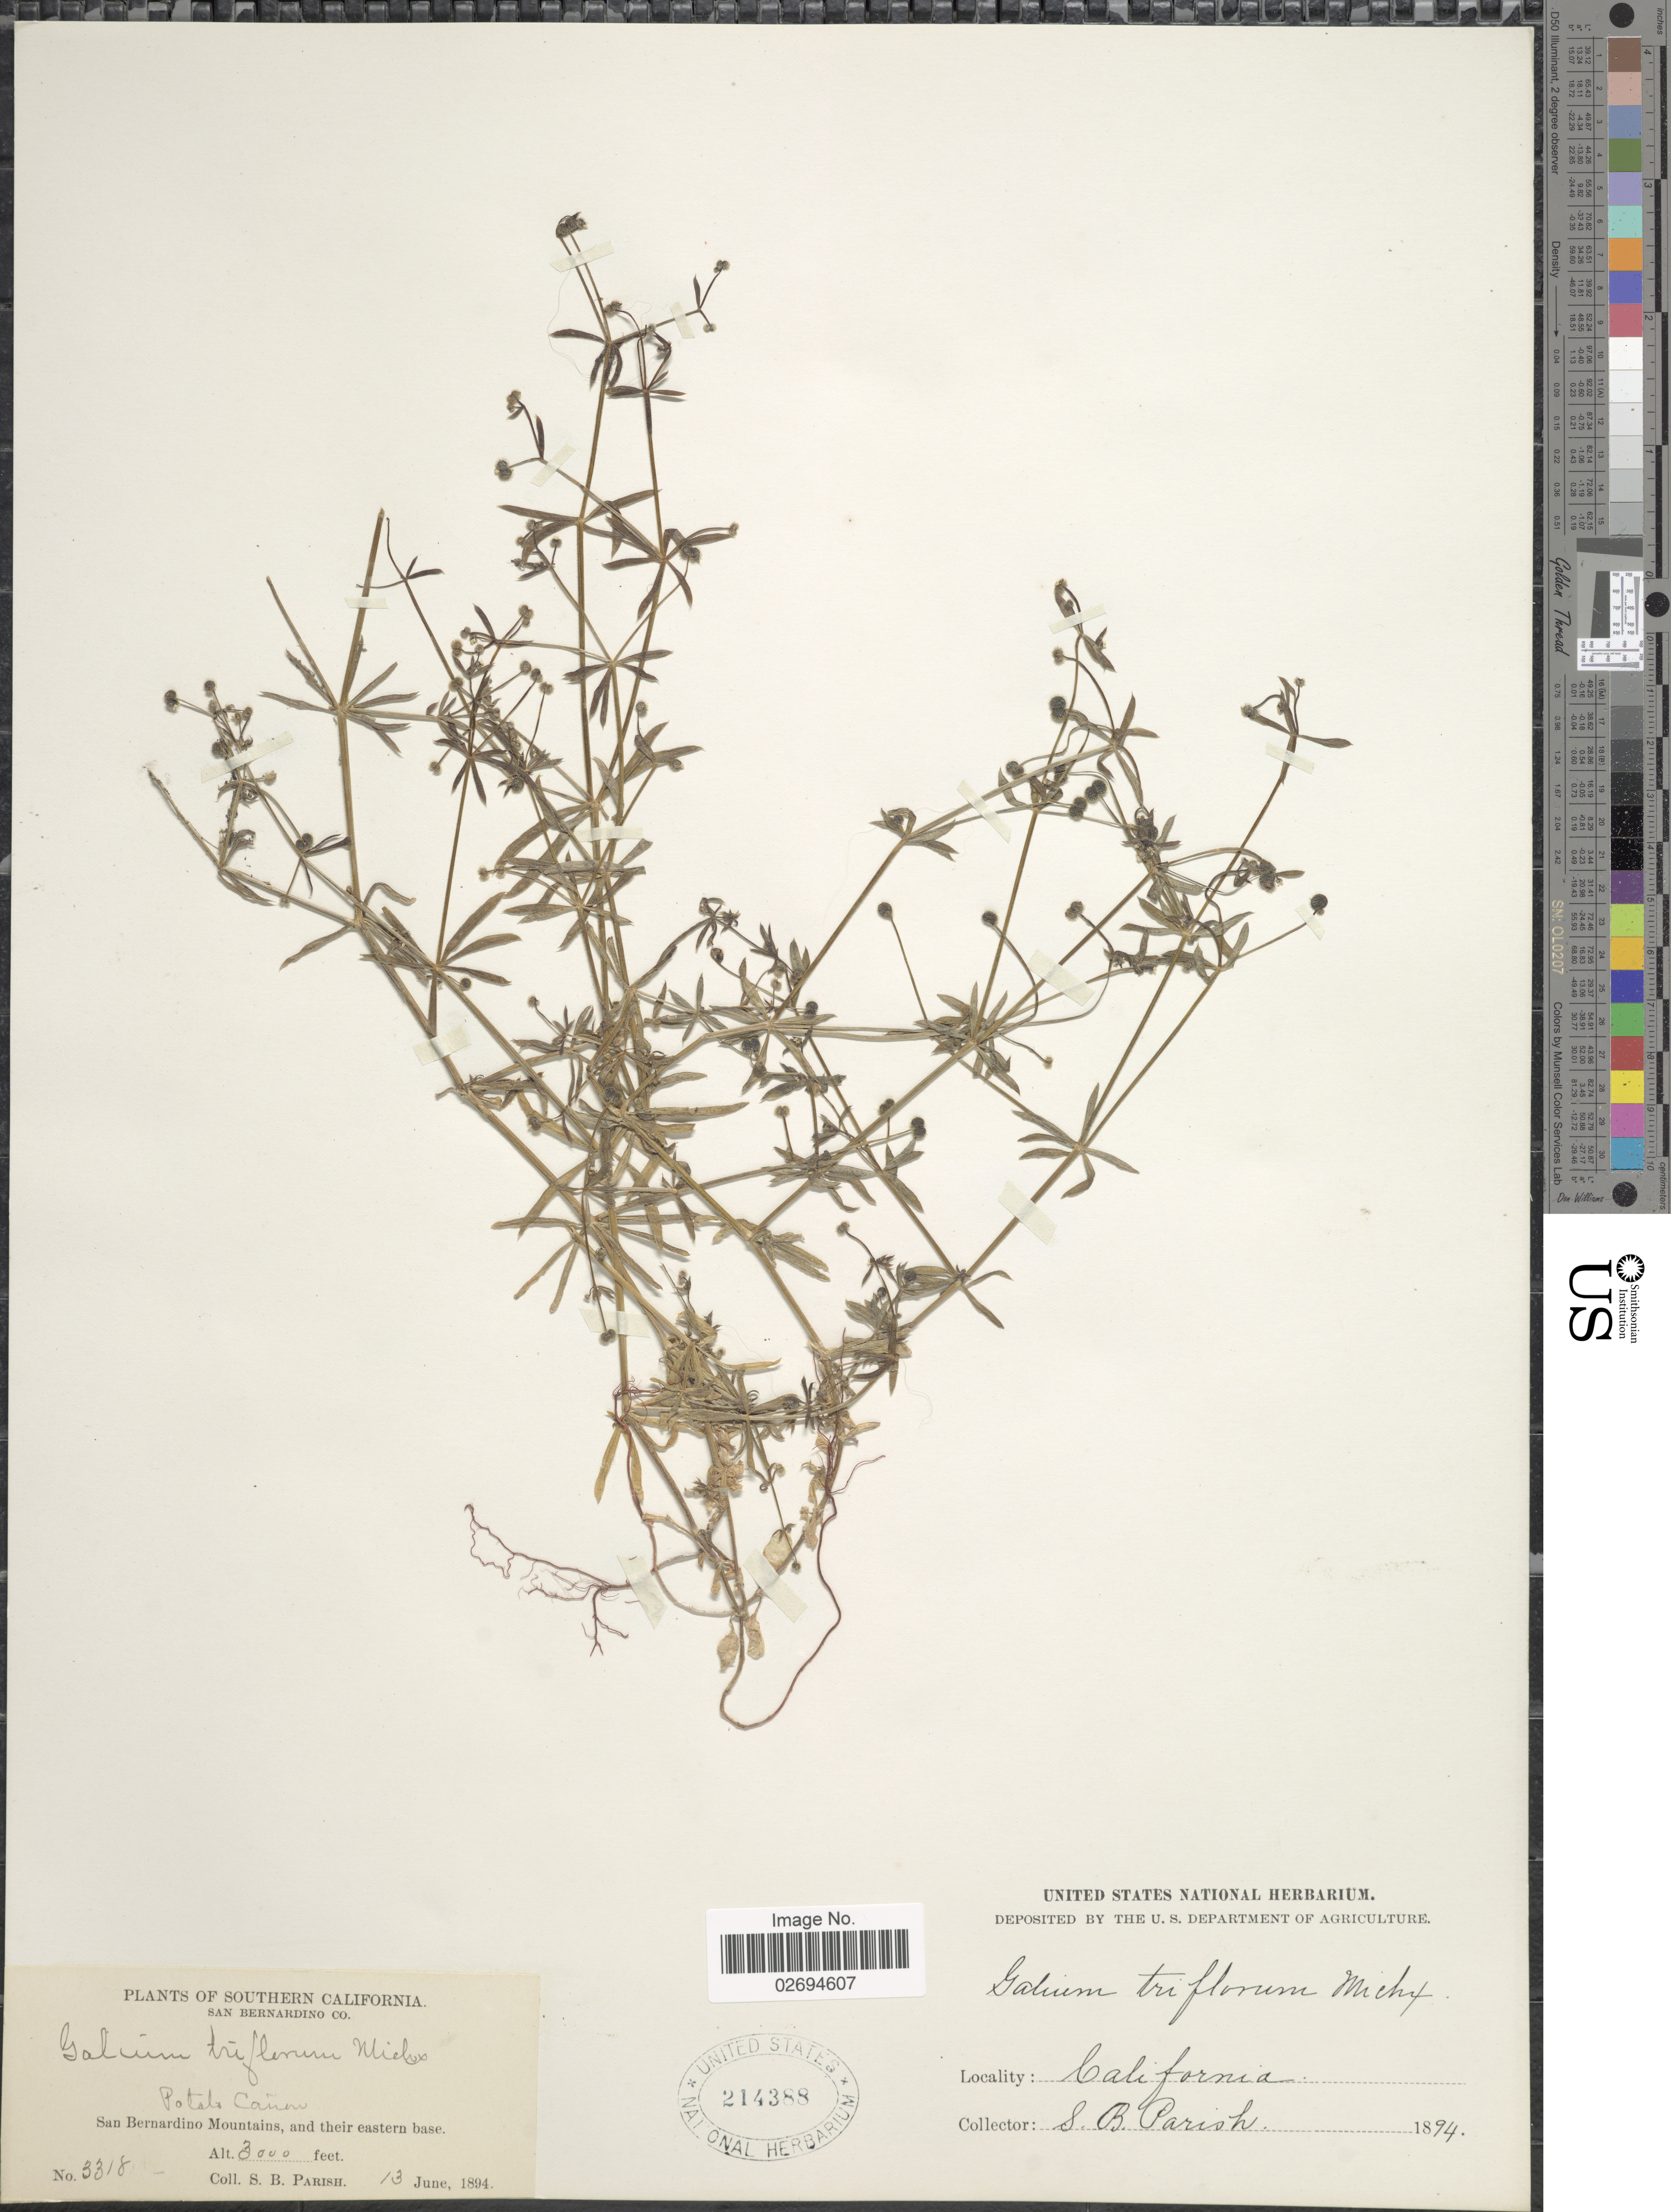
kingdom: Plantae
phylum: Tracheophyta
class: Magnoliopsida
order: Gentianales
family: Rubiaceae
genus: Galium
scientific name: Galium triflorum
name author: Michx.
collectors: S. B. Parish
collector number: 3318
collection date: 1894-06-13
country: United States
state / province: California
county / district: San Bernardino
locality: Southern California. San Bernardino Co. Potato Cañon. San Bernardino Mountains, and their eastern base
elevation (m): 914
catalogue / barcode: US 214388